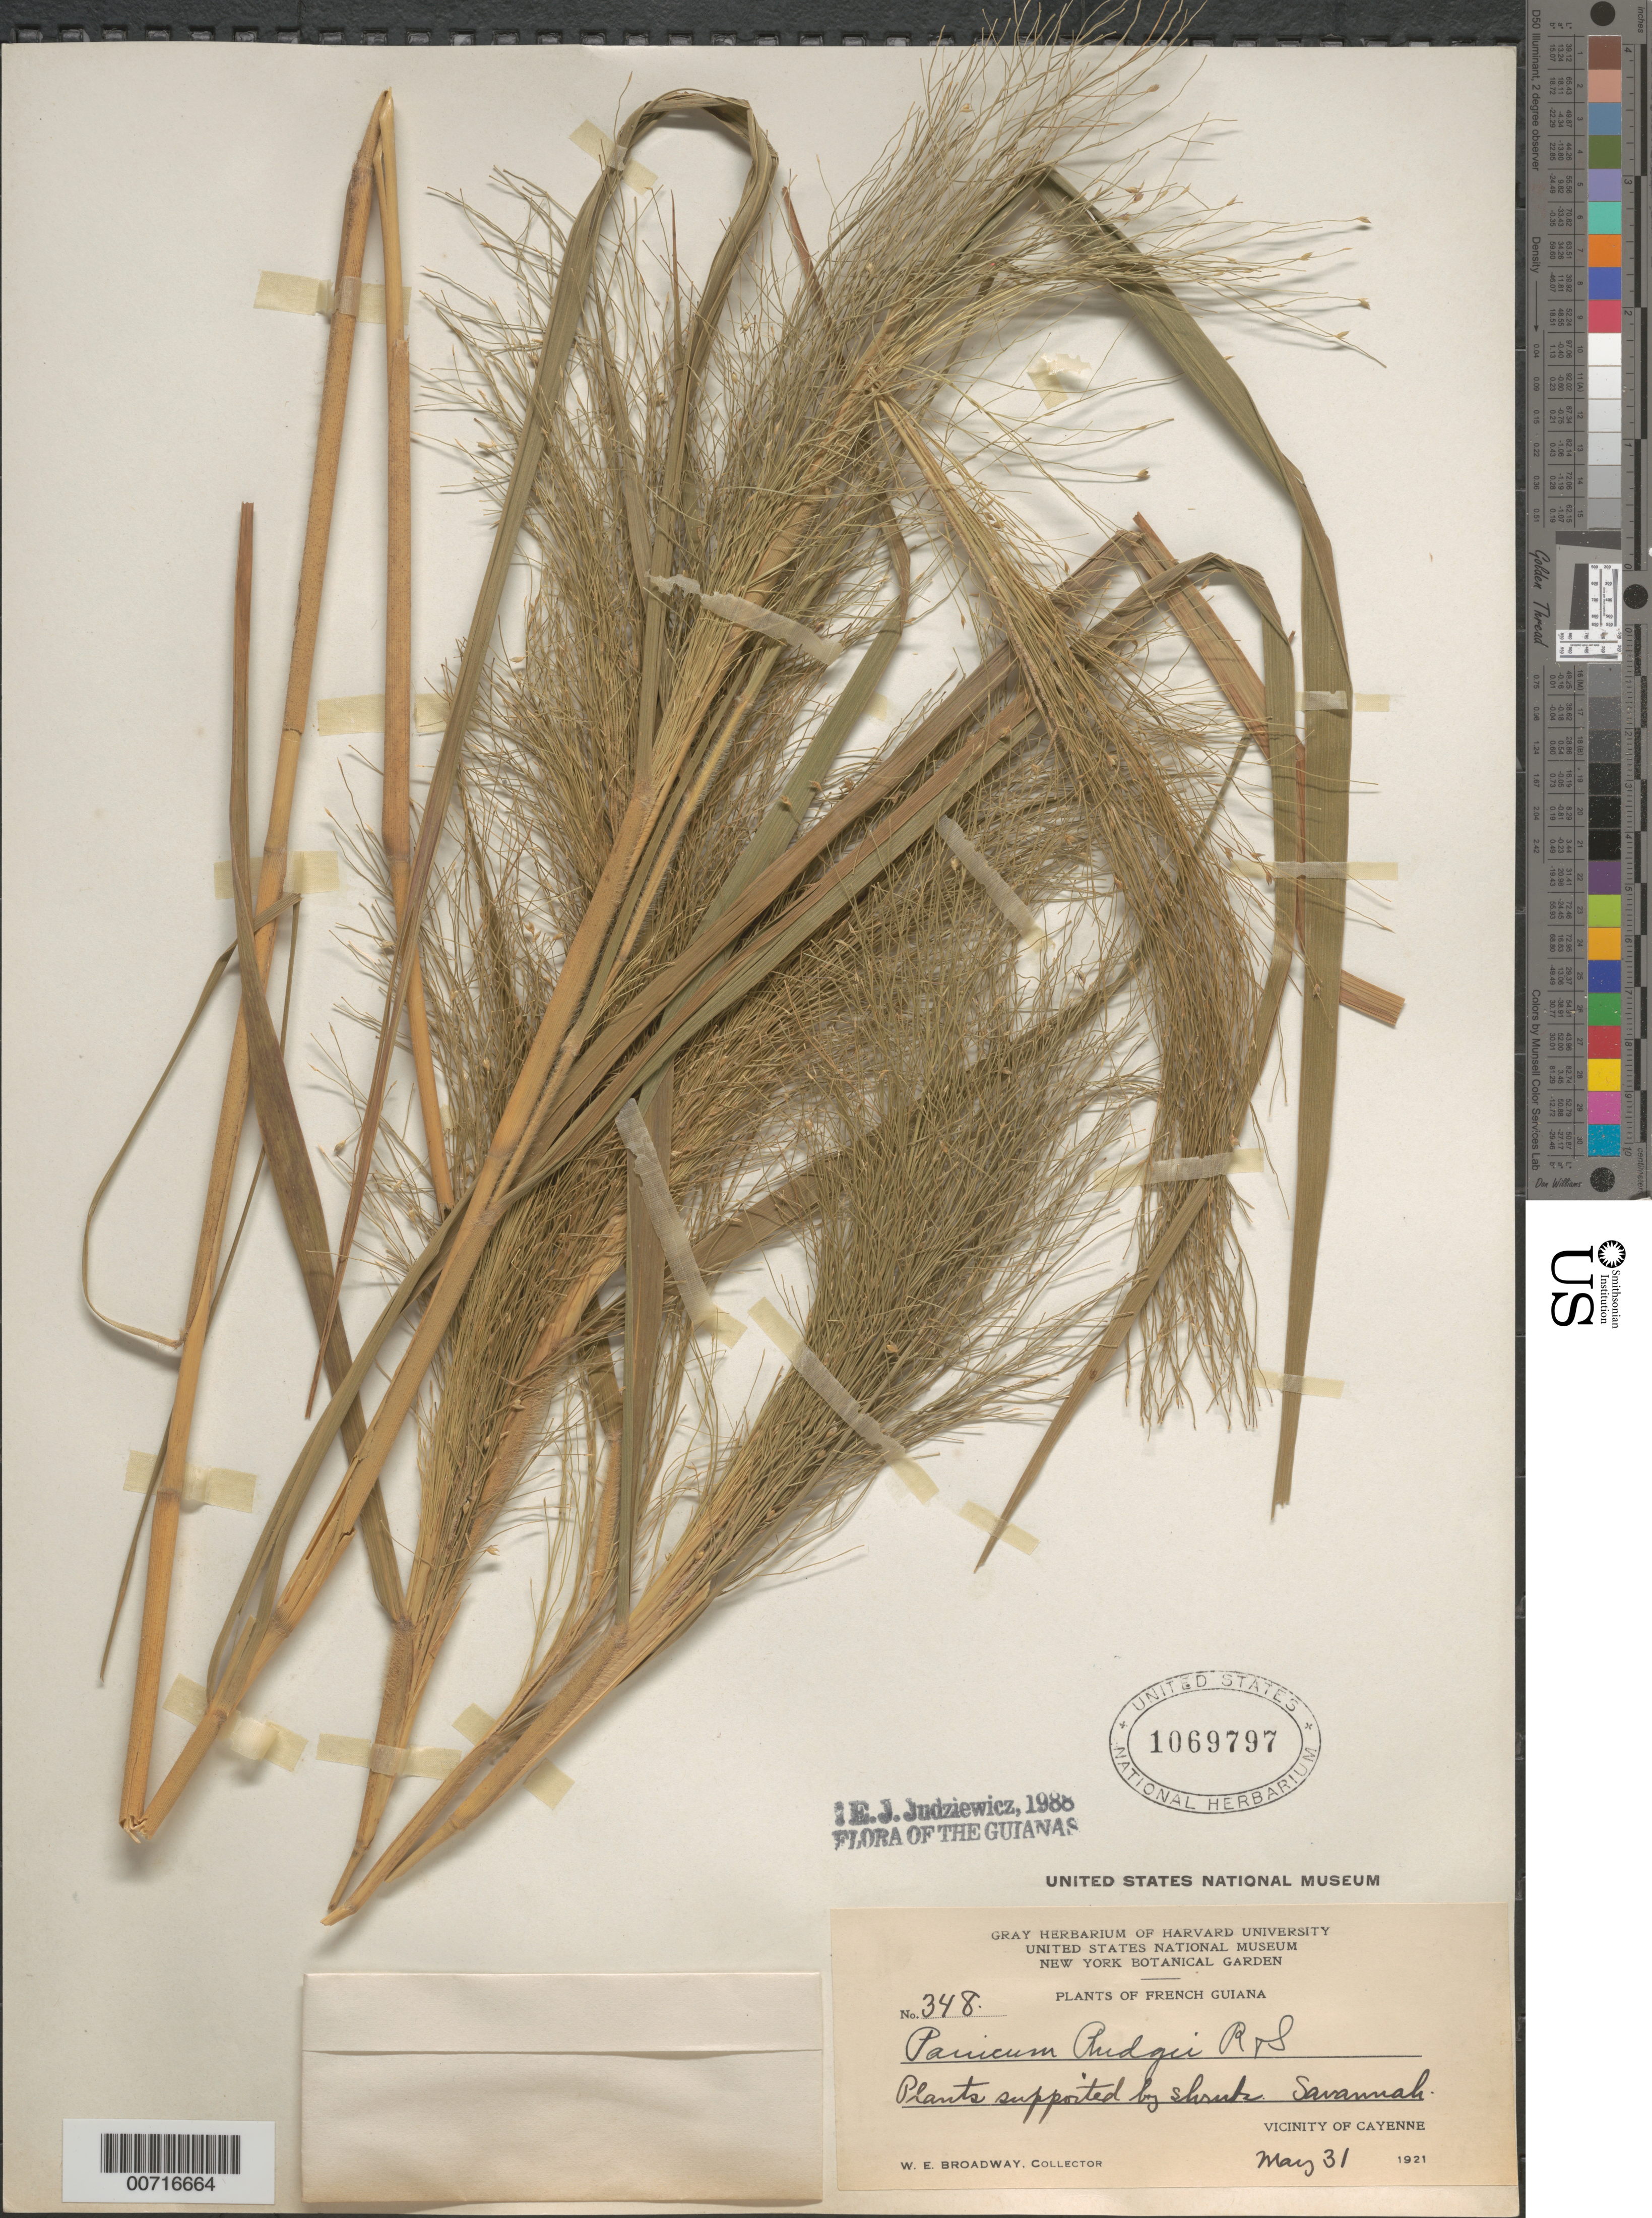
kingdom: Plantae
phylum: Tracheophyta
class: Liliopsida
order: Poales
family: Poaceae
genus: Panicum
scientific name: Panicum rudgei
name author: Roem. & Schult.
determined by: Judziewicz, E. J.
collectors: W. E. Broadway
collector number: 348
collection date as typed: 31-May-21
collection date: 1921-05-31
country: French Guiana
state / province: Cayenne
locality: Cayenne, vic.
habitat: Savanna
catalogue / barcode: US 1069797